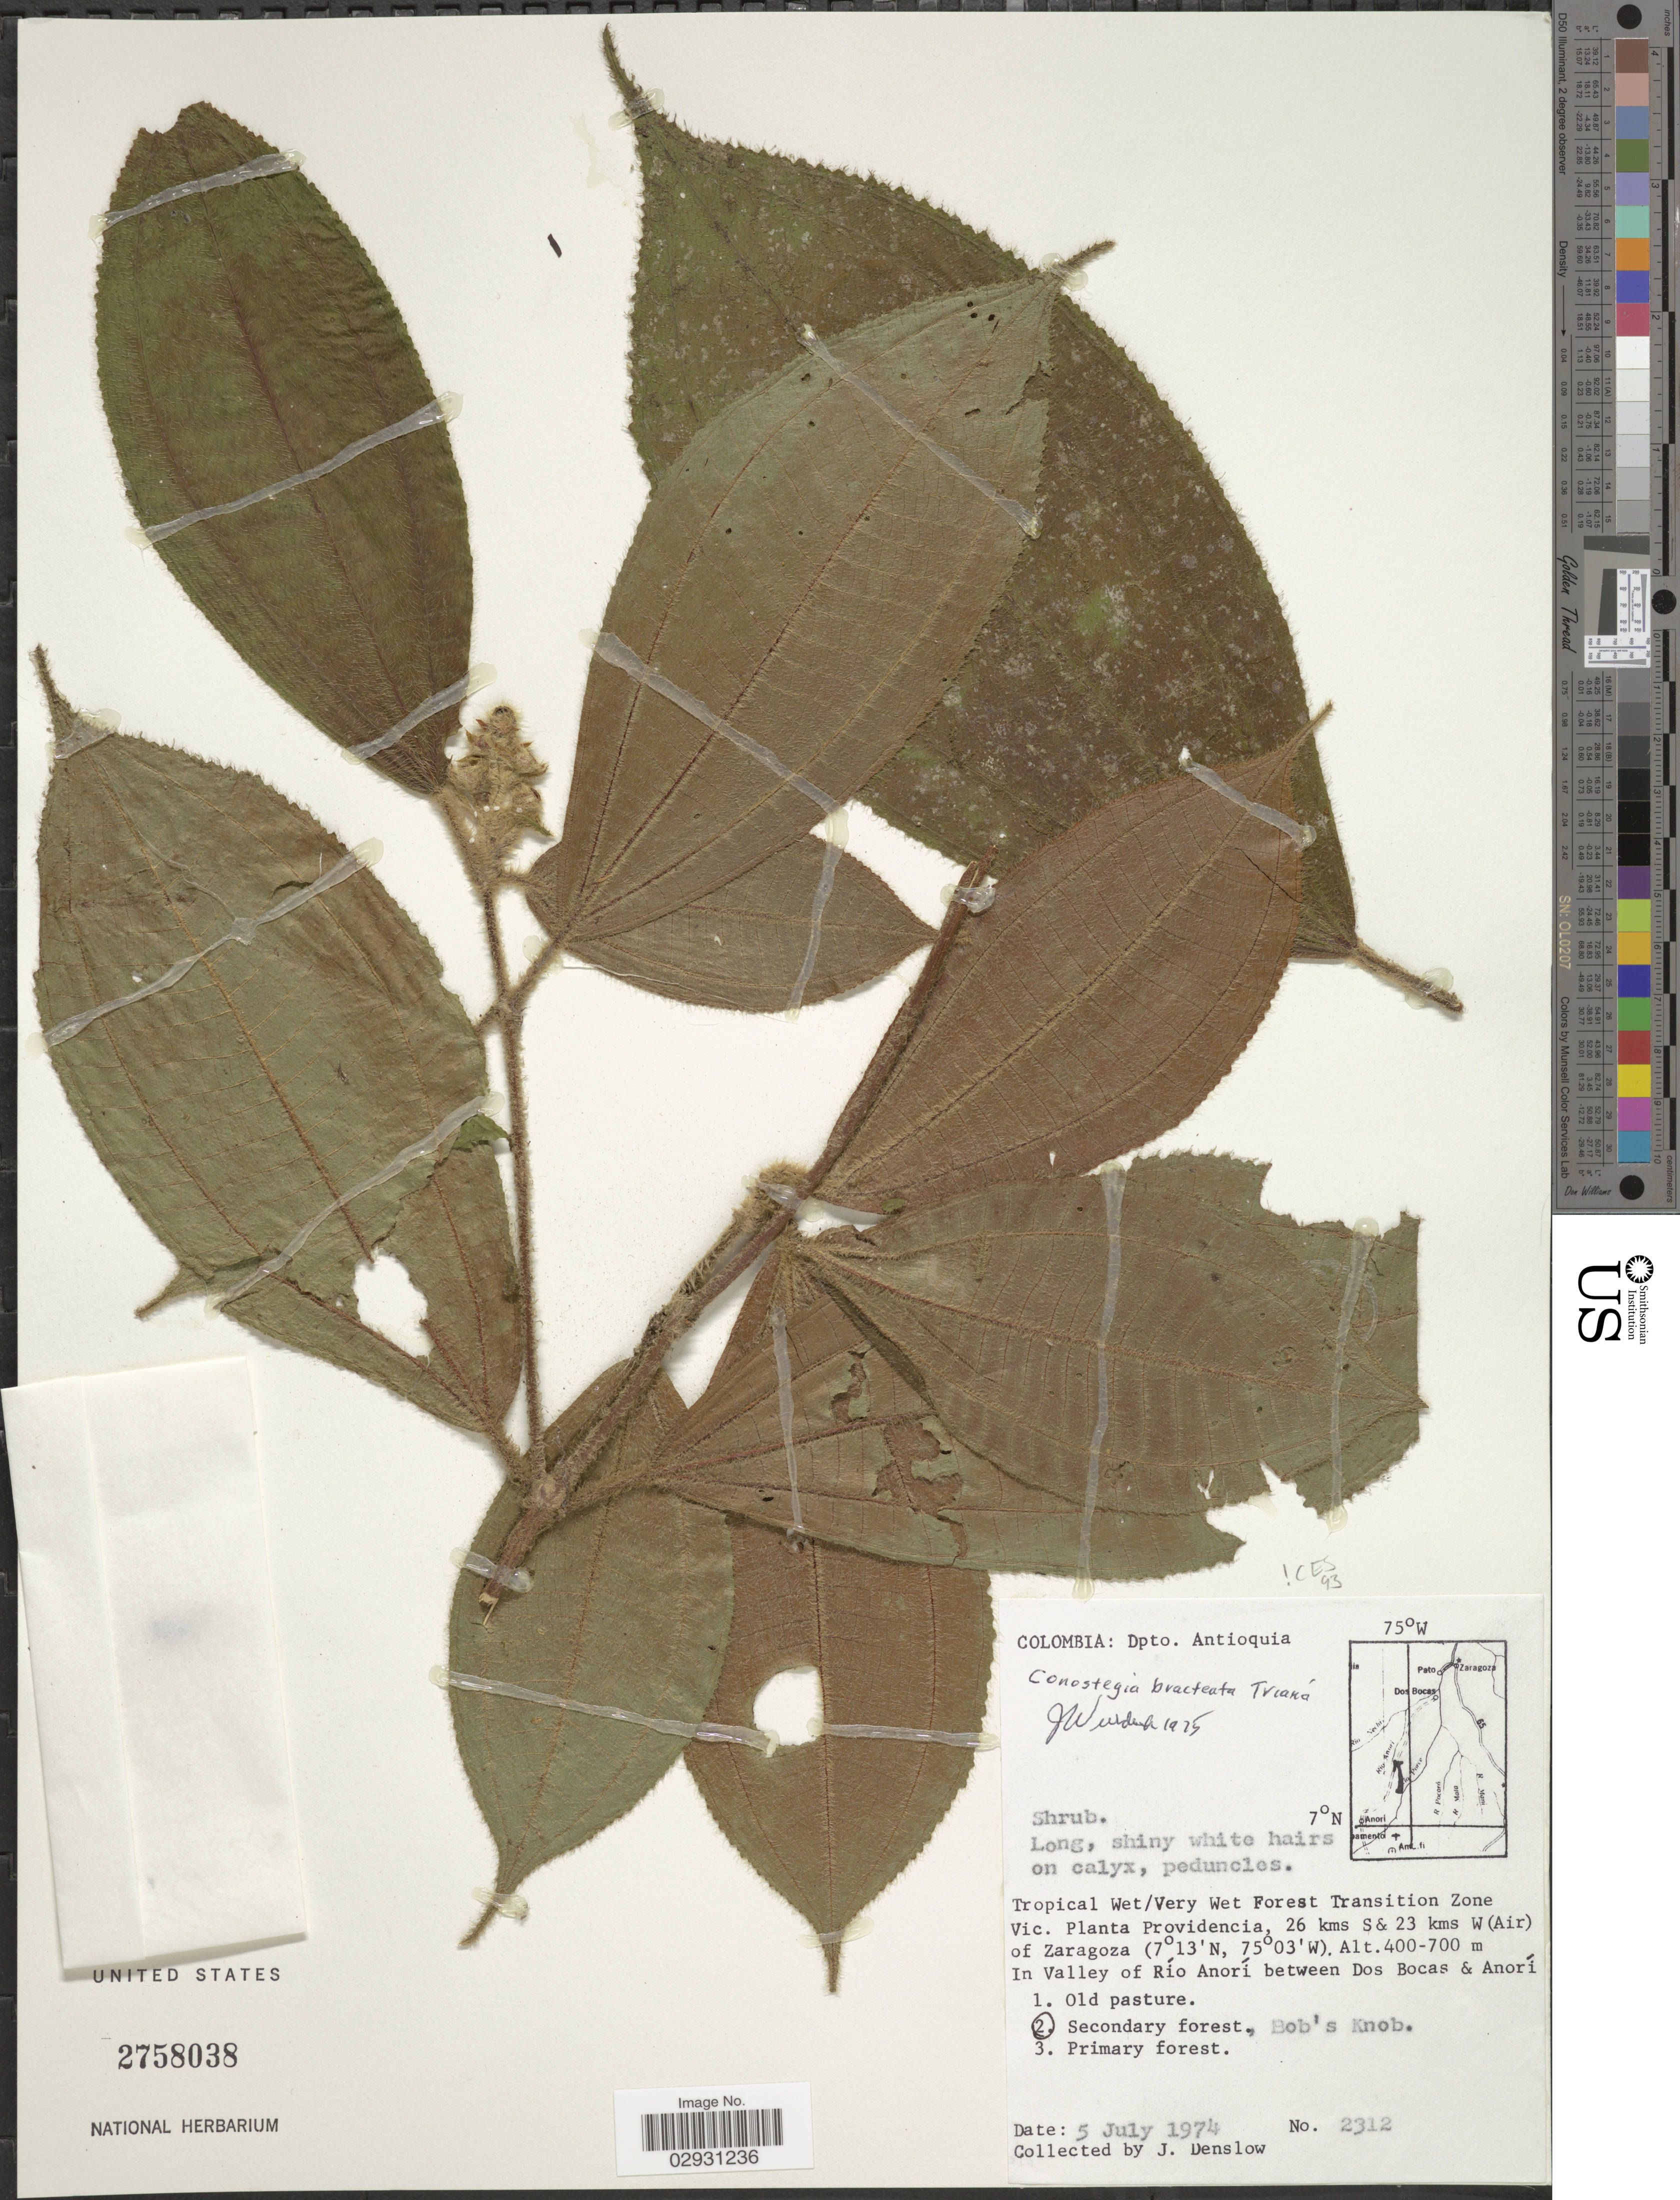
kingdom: Plantae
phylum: Tracheophyta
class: Magnoliopsida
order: Myrtales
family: Melastomataceae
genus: Conostegia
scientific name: Conostegia bracteata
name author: Triana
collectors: J. Denslow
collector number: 2312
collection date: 1974-07-05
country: Colombia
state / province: Antioquia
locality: Dpto. Antioquia. Tropical Wet/Very Wet Forest Transition Zone. Vic. Planta Providencia, 26 kms S & 23 kms W (Air) of Zaragoza. In valley of Río Anorí between Dos Bocas & Anorí.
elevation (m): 400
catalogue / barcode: US 2758038